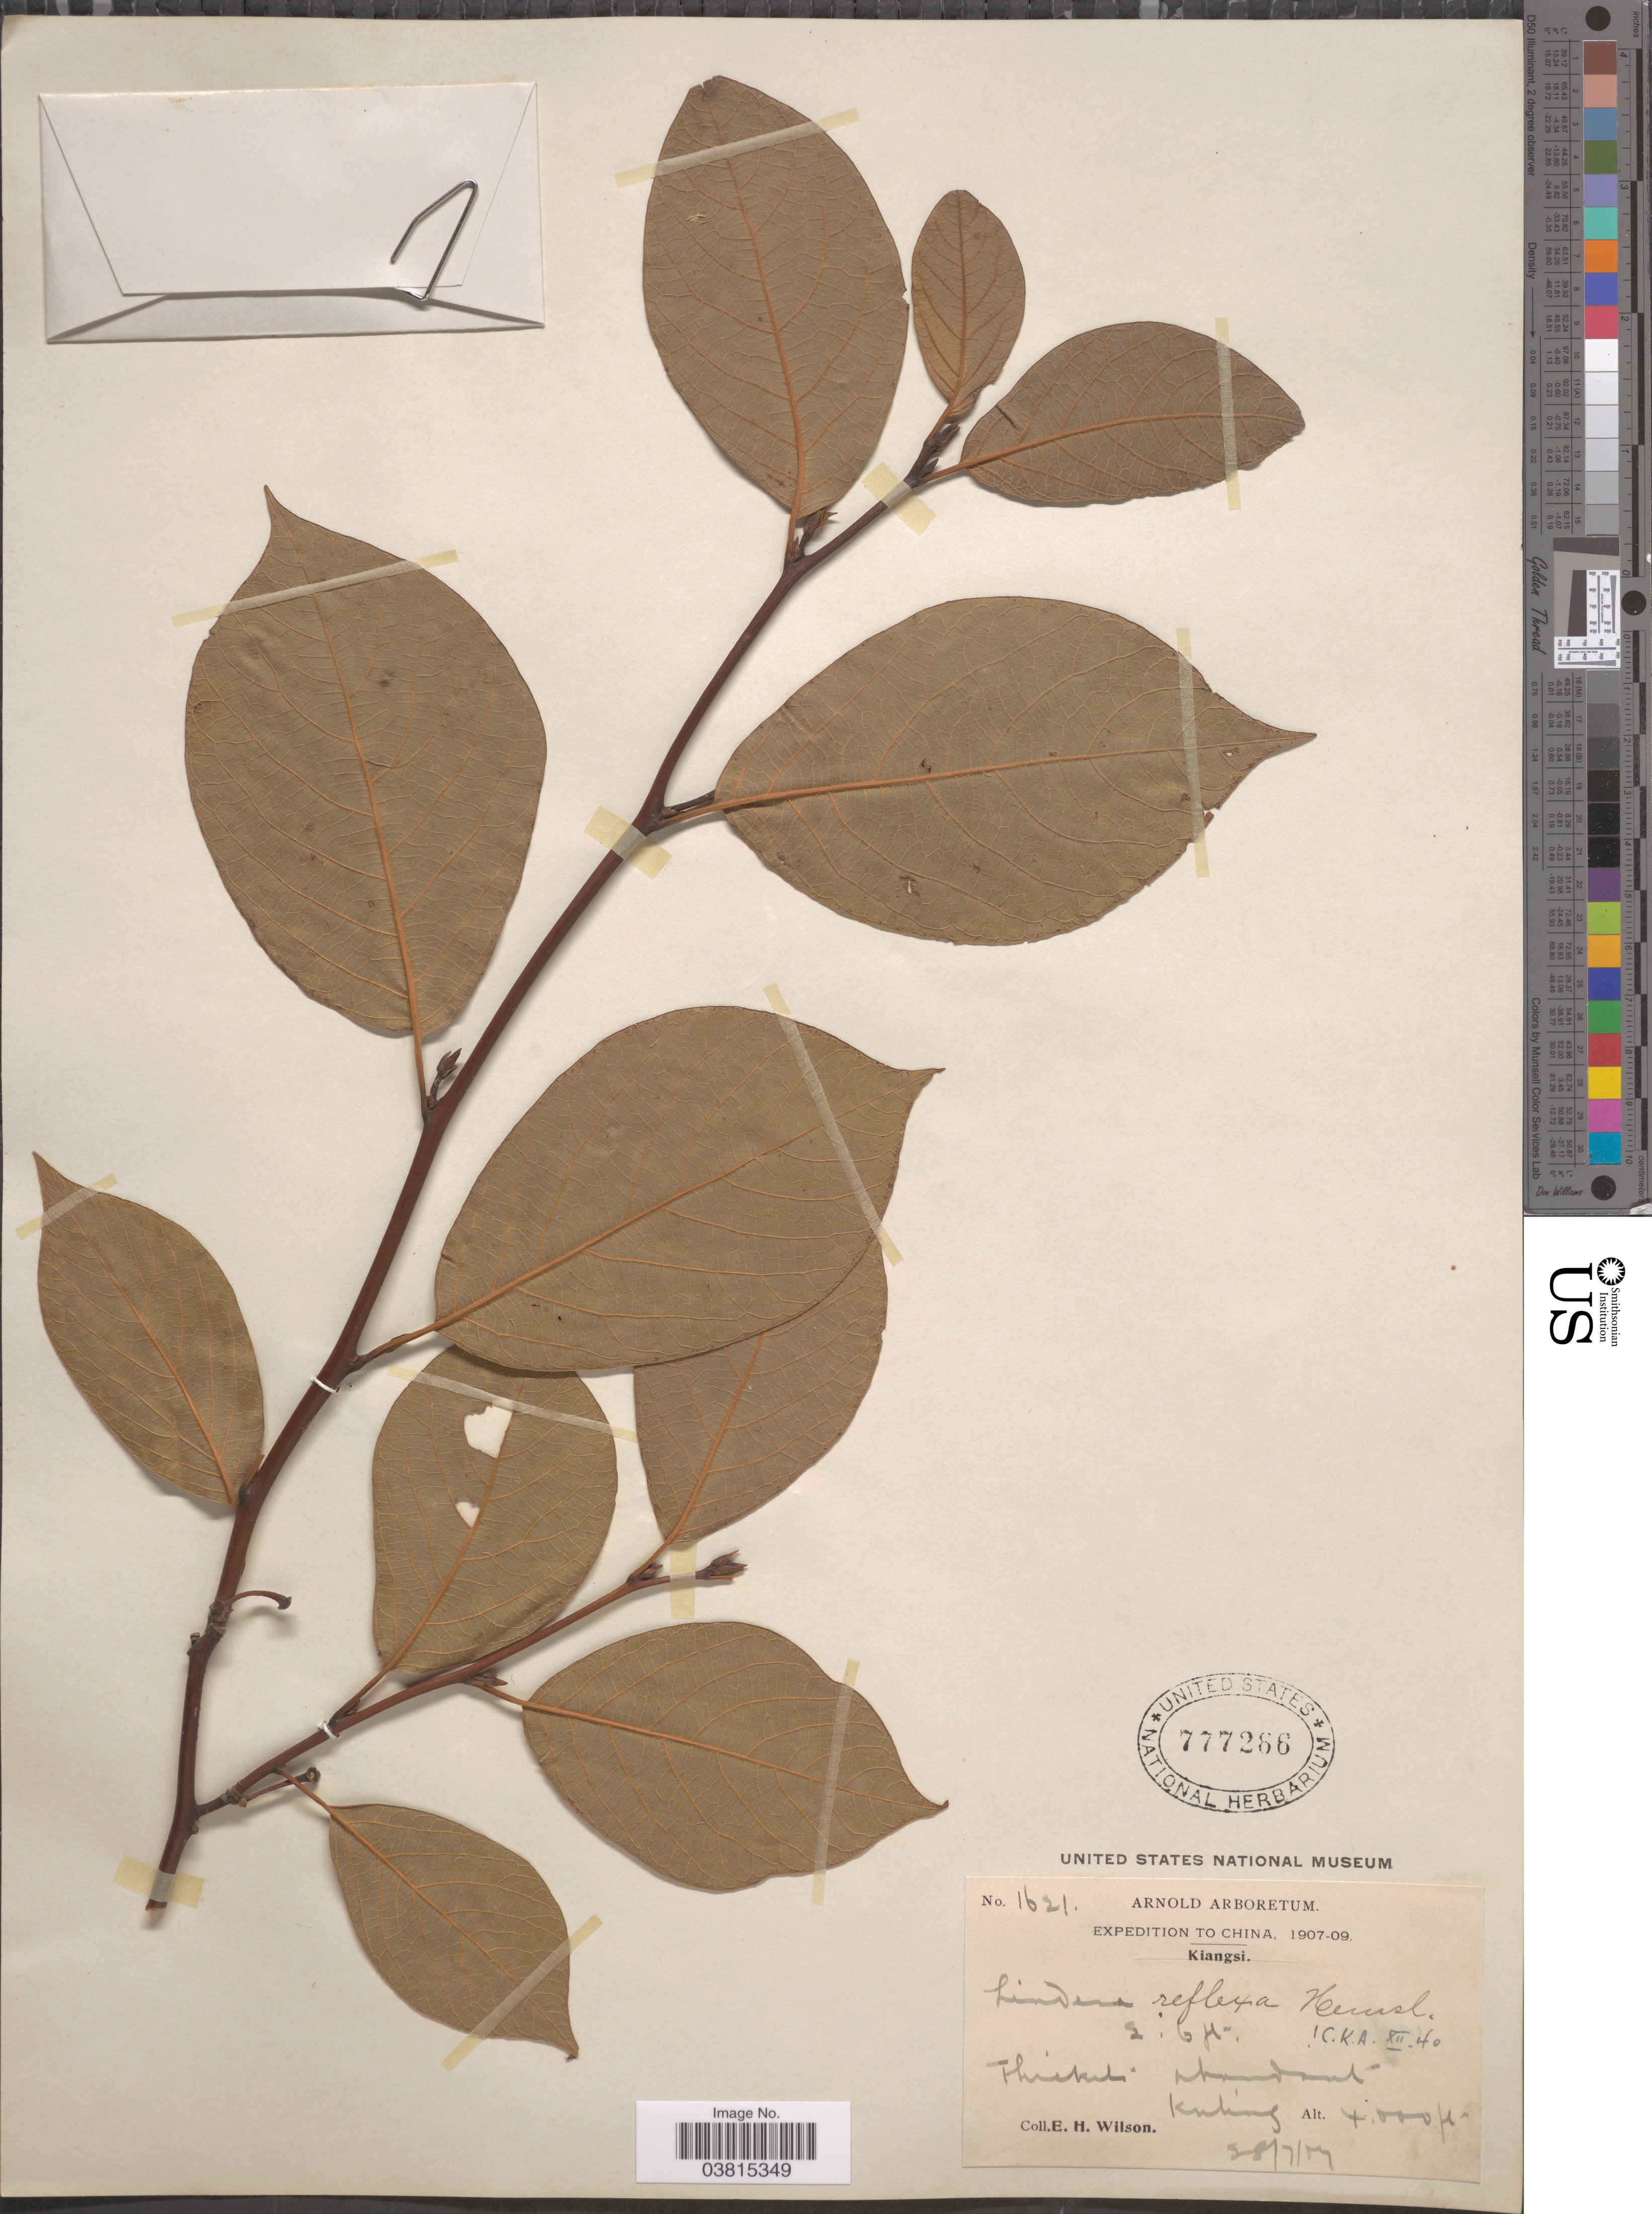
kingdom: Plantae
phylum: Tracheophyta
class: Magnoliopsida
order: Laurales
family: Lauraceae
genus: Lindera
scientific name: Lindera reflexa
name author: Hemsl.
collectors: E. Wilson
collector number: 1621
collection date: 1907-07-28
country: China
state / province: Jiangxi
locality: Kiangsi. Thicket. Kuling.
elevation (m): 1219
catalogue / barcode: US 777286